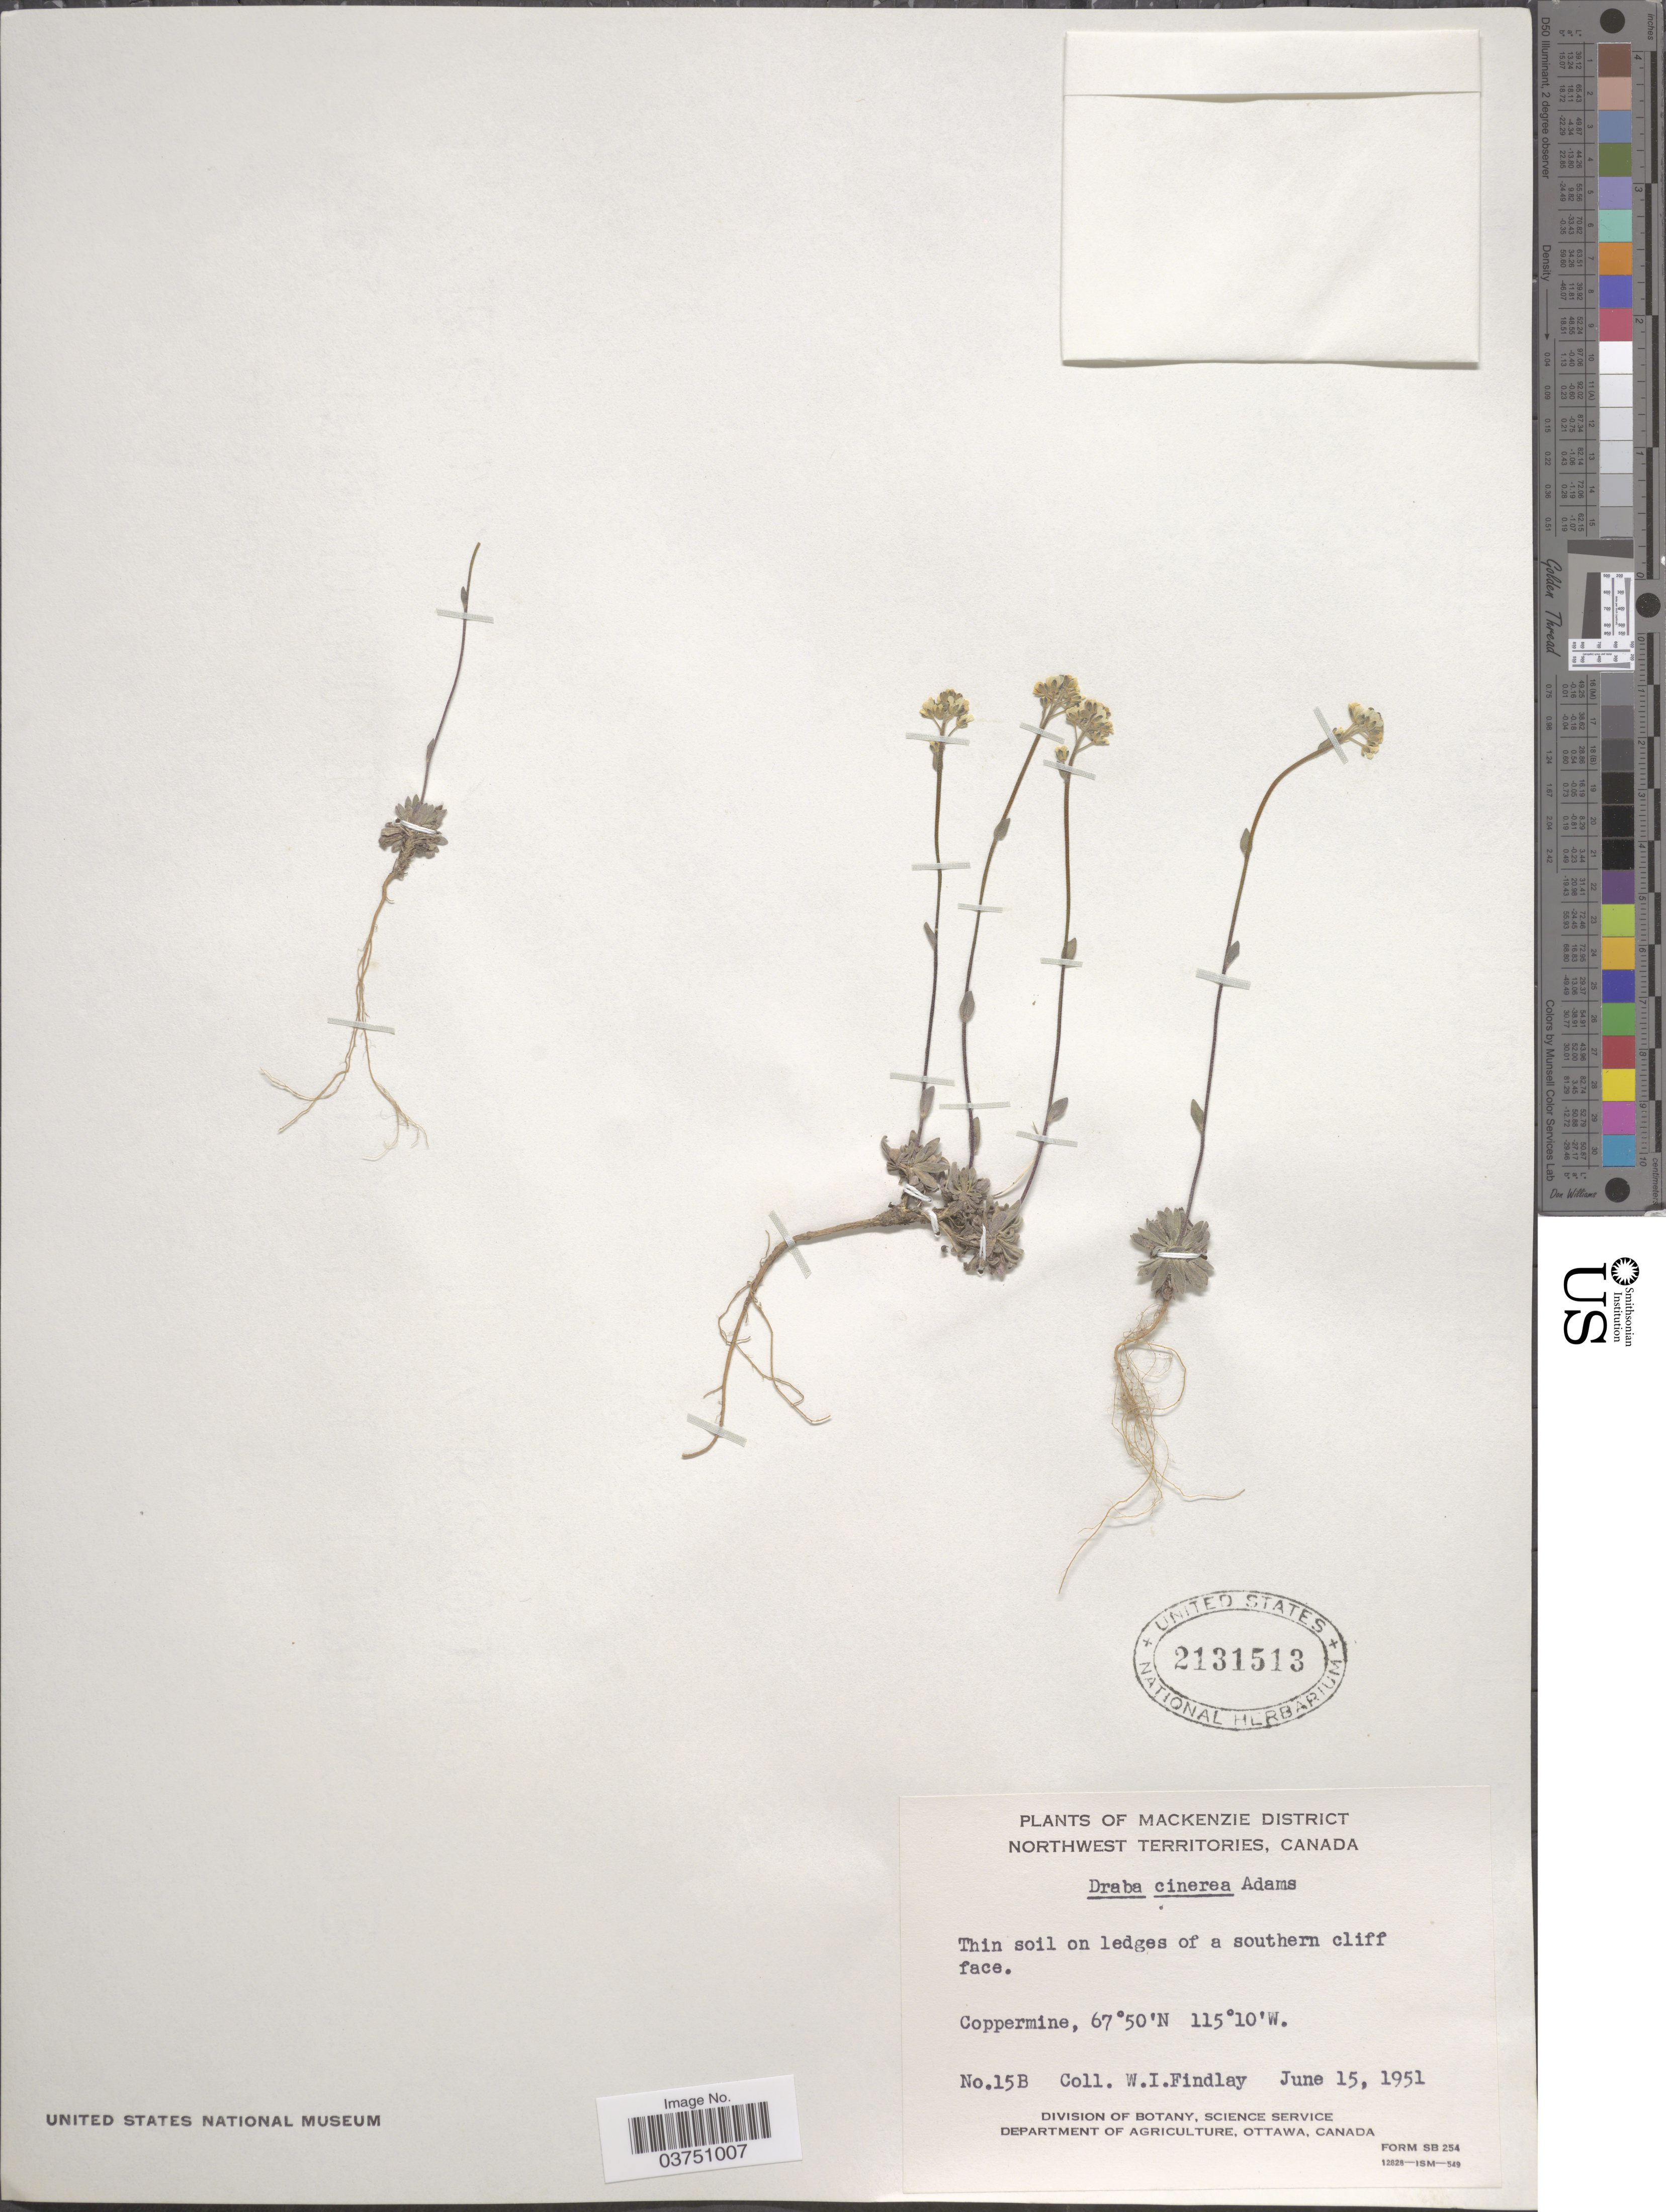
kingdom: Plantae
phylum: Tracheophyta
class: Magnoliopsida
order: Brassicales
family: Brassicaceae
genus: Draba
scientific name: Draba cinerea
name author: Adams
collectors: W. Findlay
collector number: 15B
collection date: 1951-06-15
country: Canada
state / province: Northwest Territories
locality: Mackenzie District. Southern cliff face. Coppermine.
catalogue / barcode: US 2131513